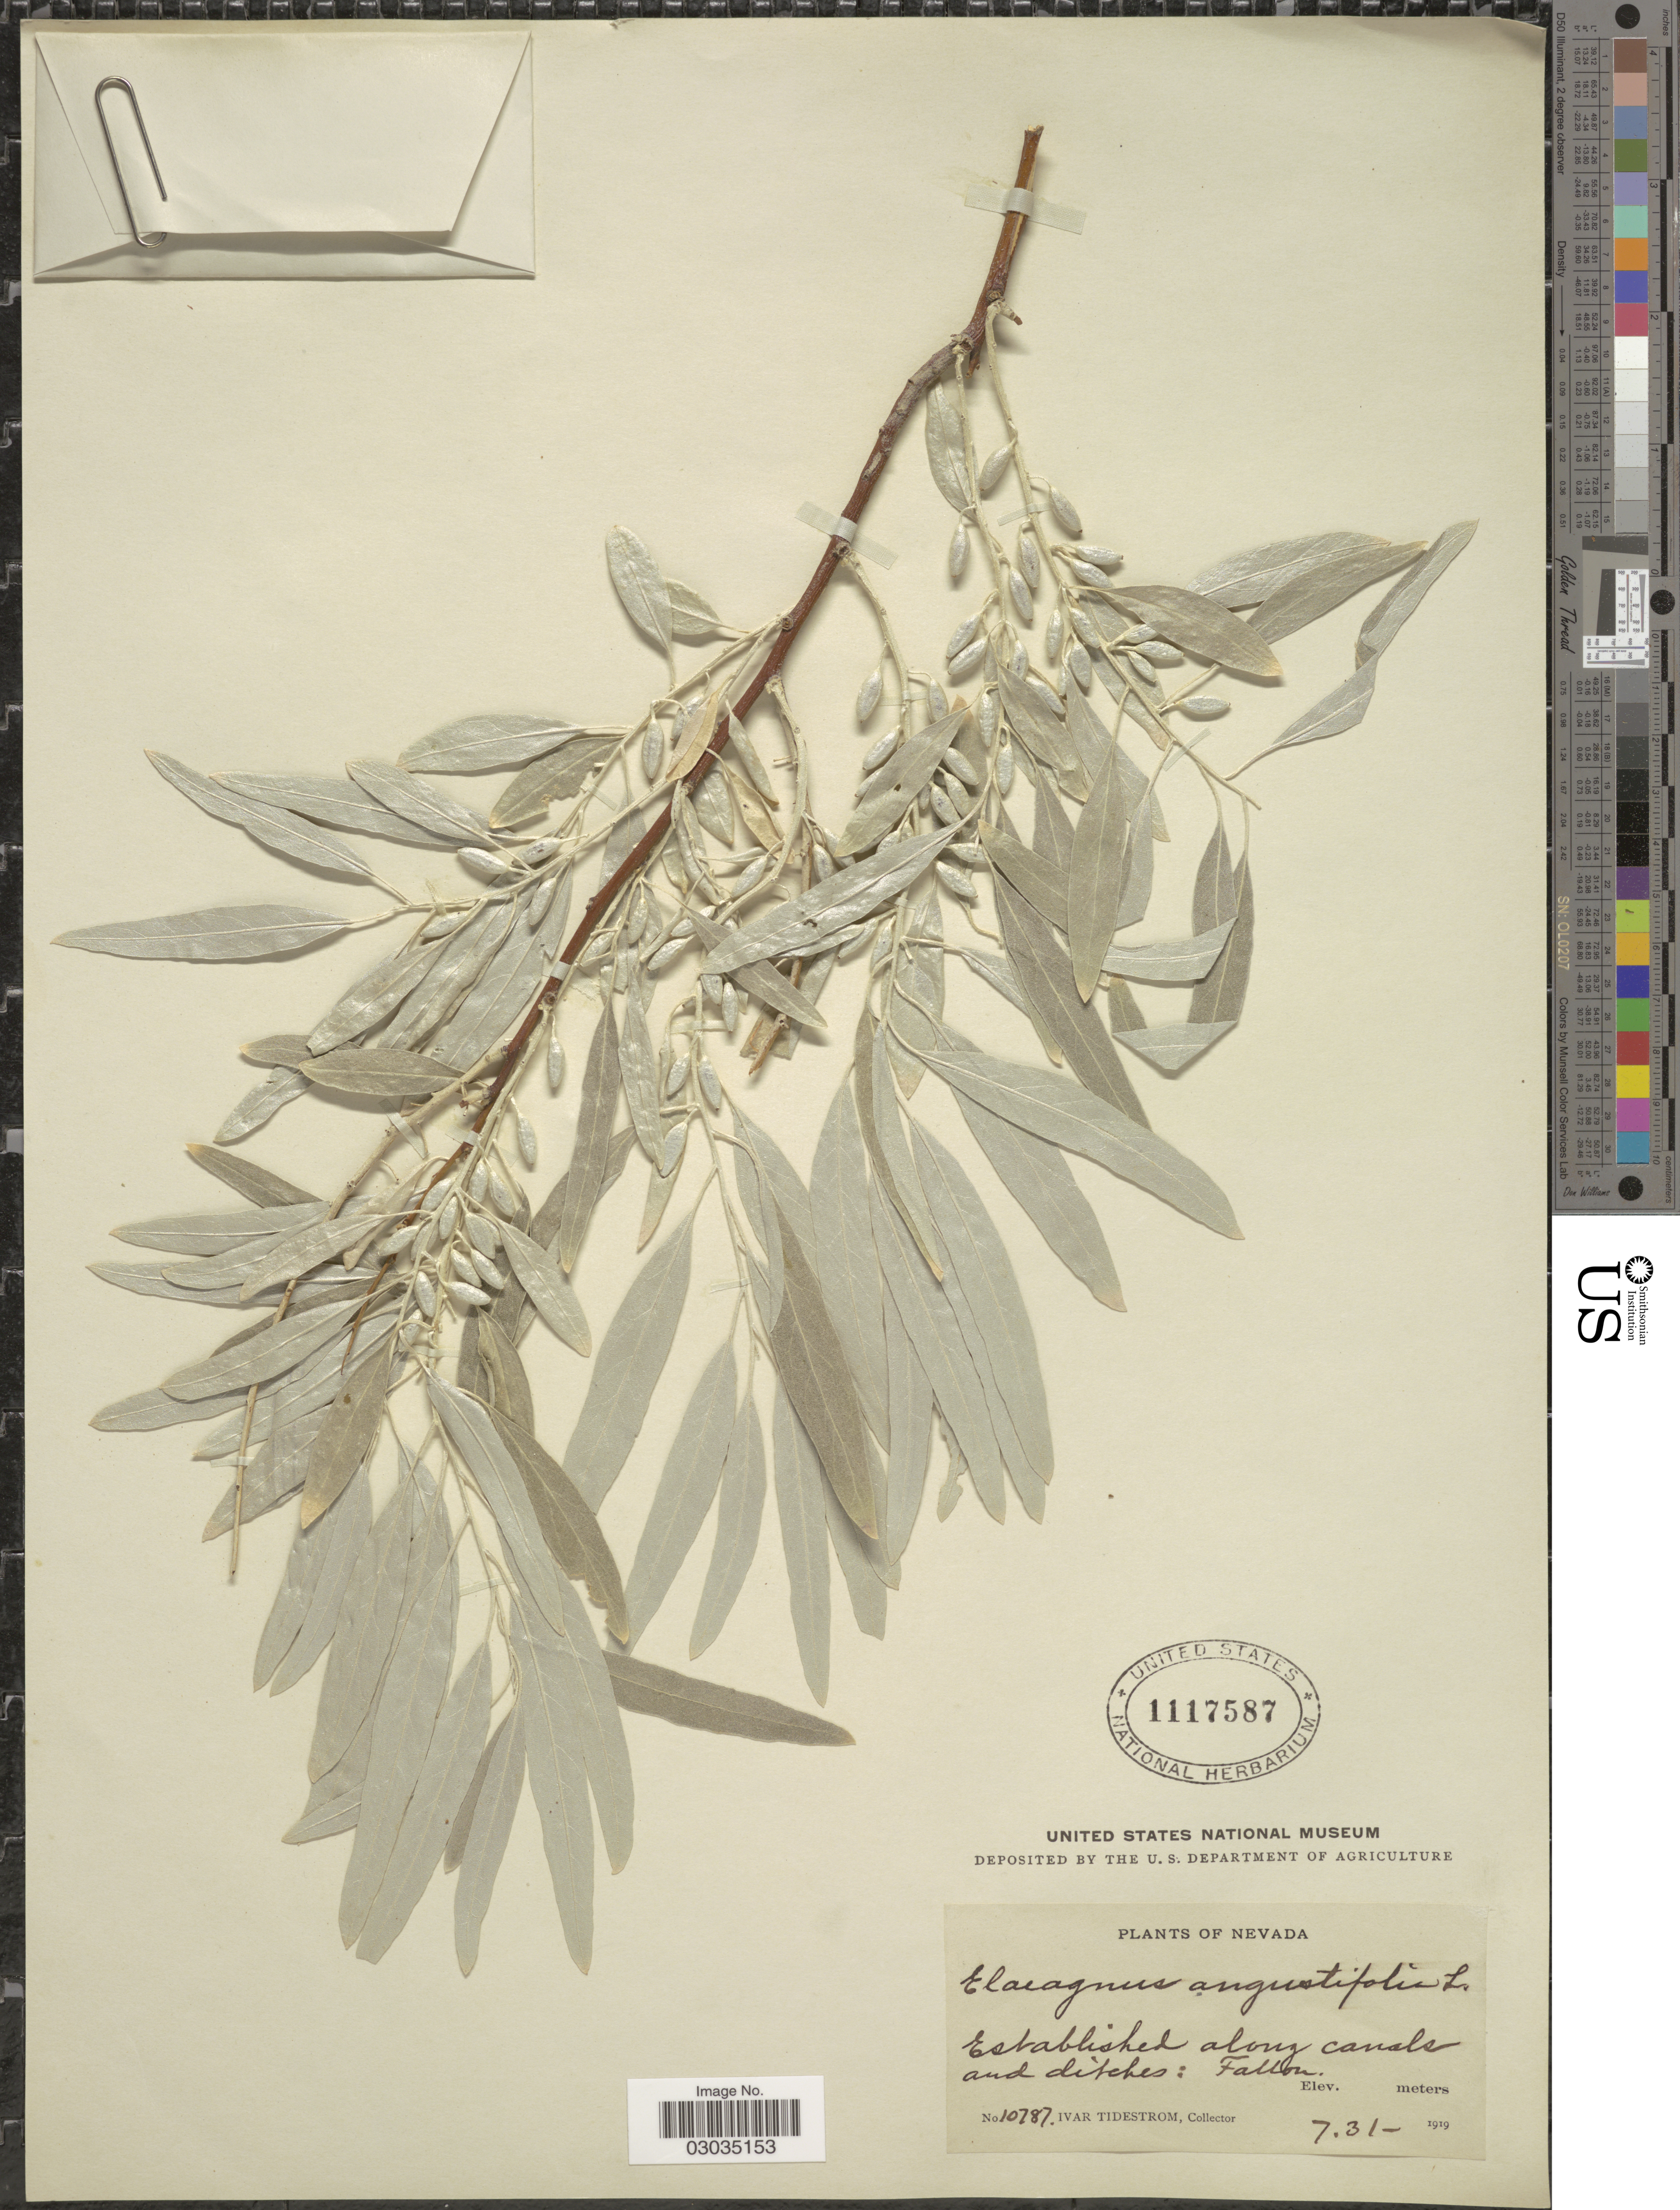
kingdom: Plantae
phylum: Tracheophyta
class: Magnoliopsida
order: Rosales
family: Elaeagnaceae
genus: Elaeagnus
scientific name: Elaeagnus angustifolia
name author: L.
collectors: I. F. Tidestrom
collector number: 10787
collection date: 1919-07-31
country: United States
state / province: Nevada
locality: Establised along canals and ditches: Fallon.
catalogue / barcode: US 1117587